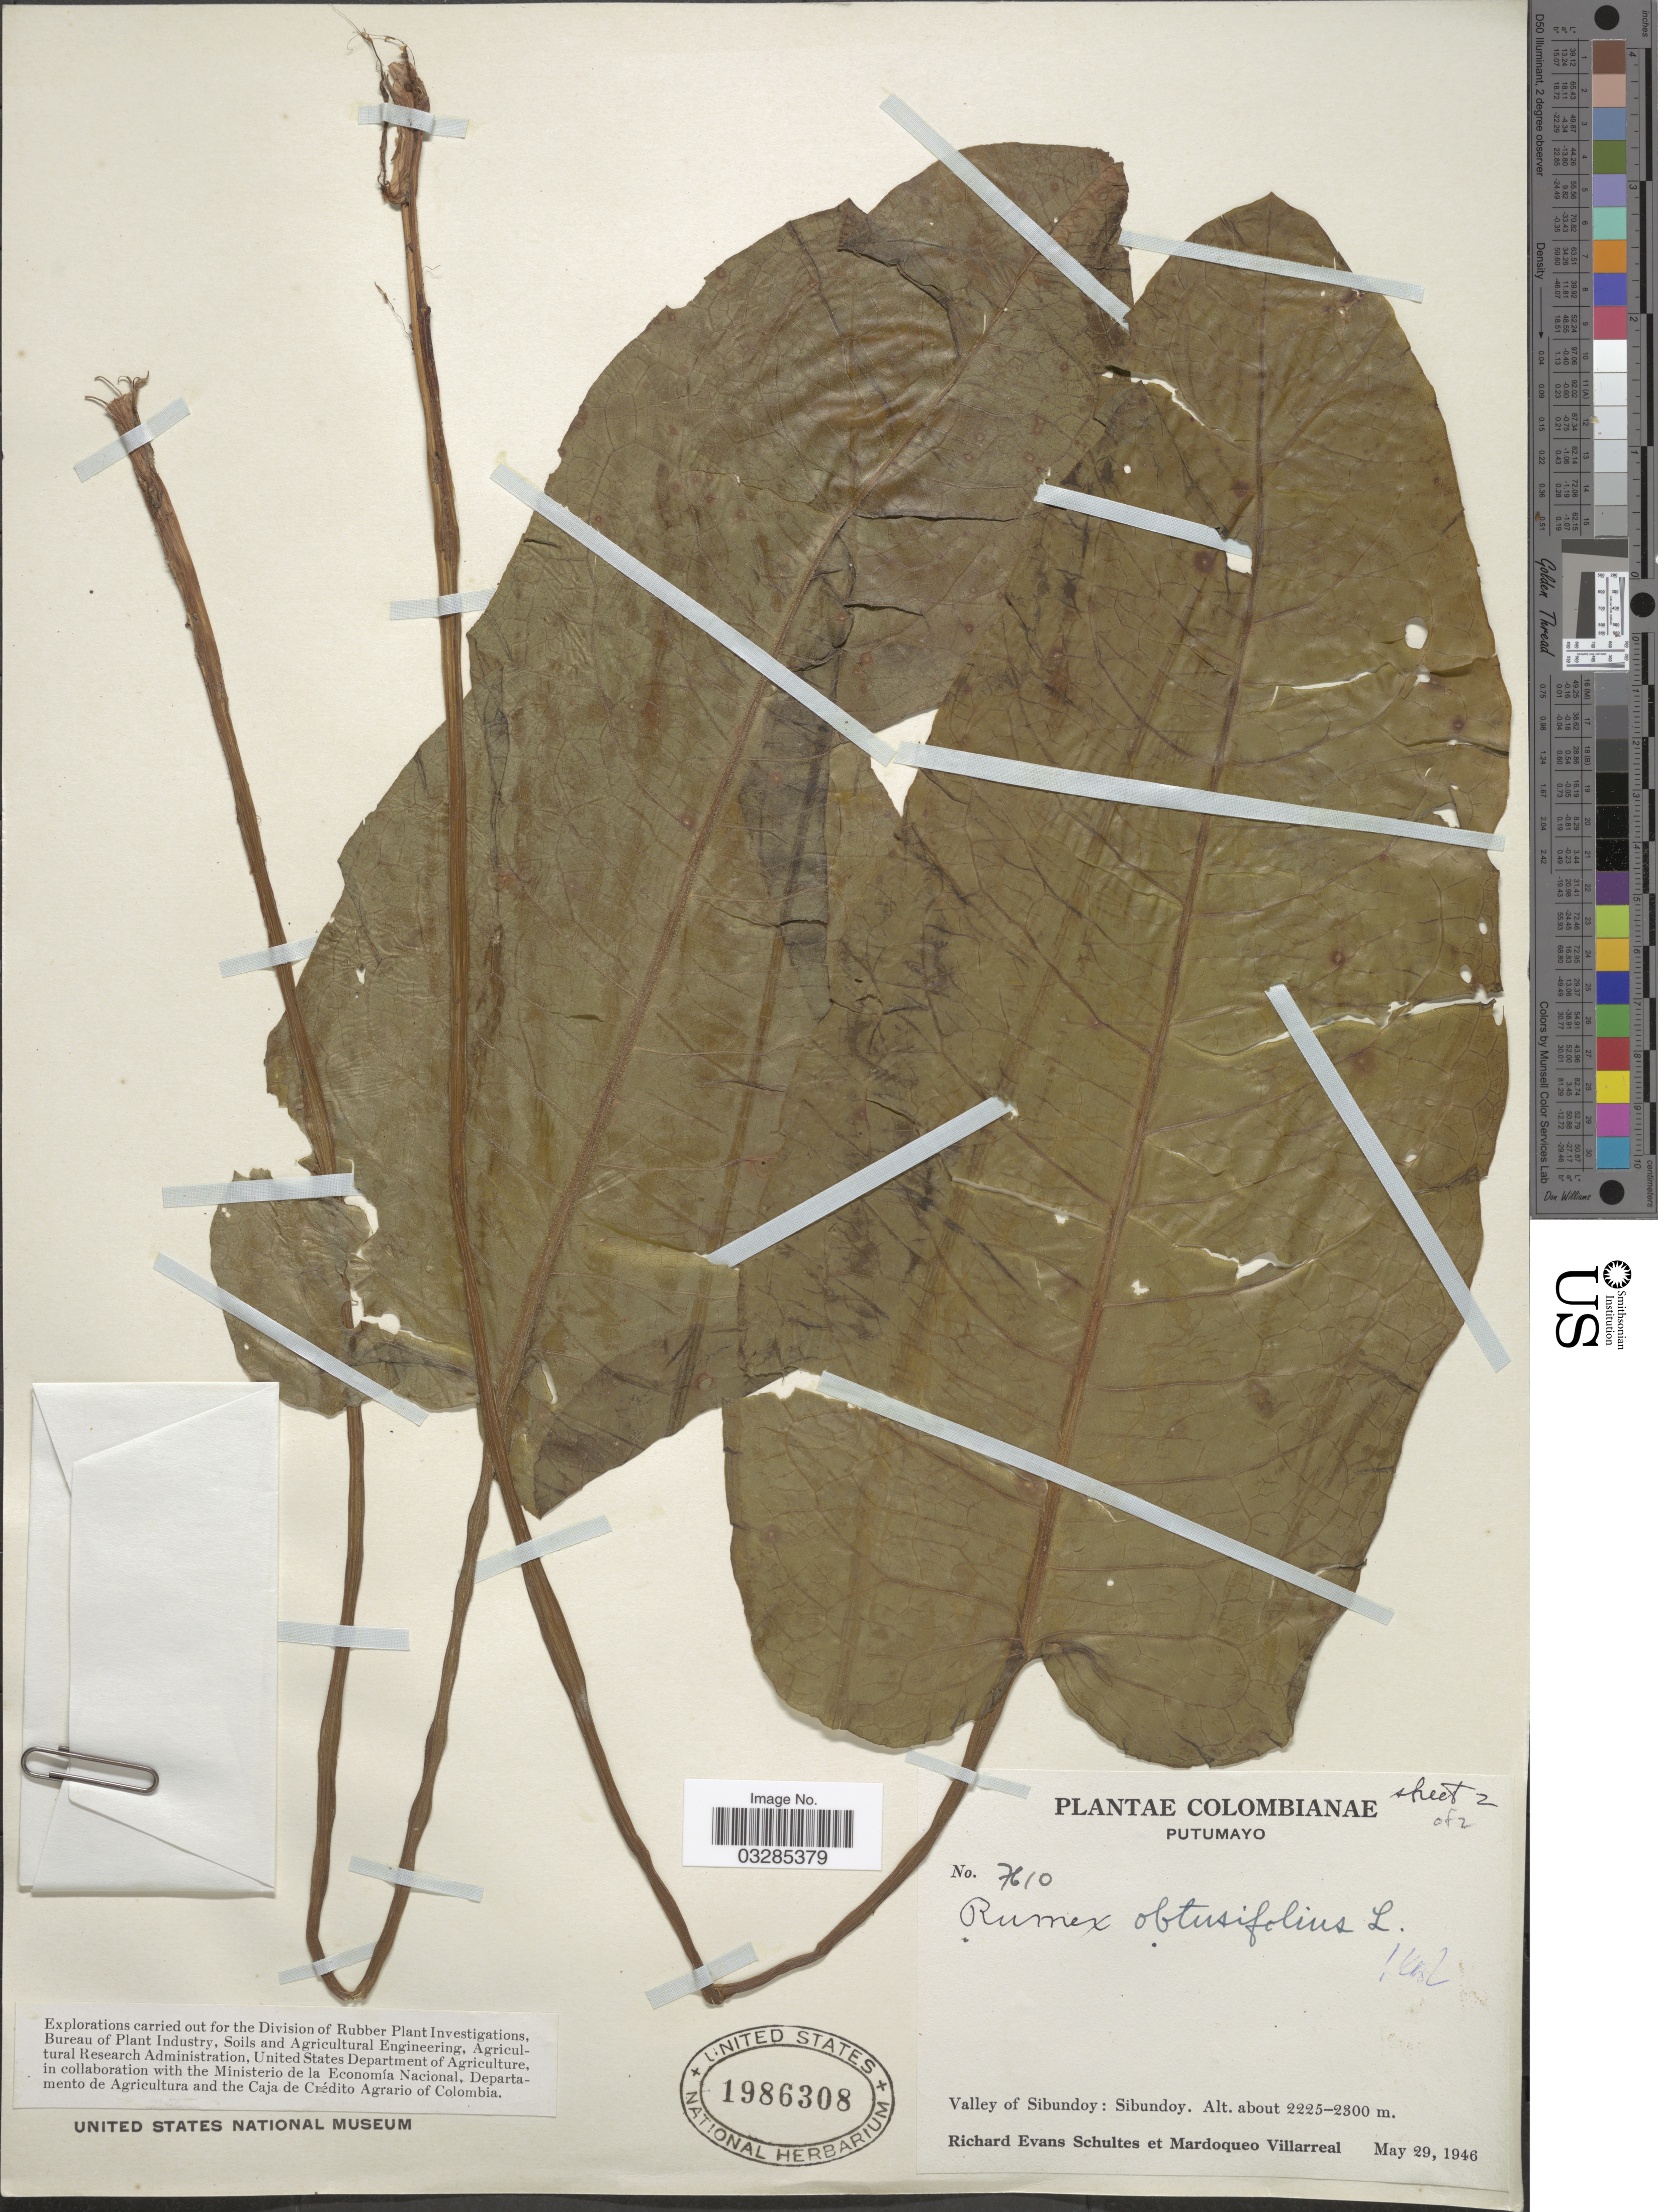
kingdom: Plantae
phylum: Tracheophyta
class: Magnoliopsida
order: Caryophyllales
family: Polygonaceae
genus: Rumex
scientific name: Rumex obtusifolius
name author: L.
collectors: R. E. Schultes & M. Villarreal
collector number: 7610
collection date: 1946-05-29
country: Colombia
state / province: Putumayo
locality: Valley of Sibundoy: Sibundoy.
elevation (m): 2225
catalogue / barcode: US 1986308